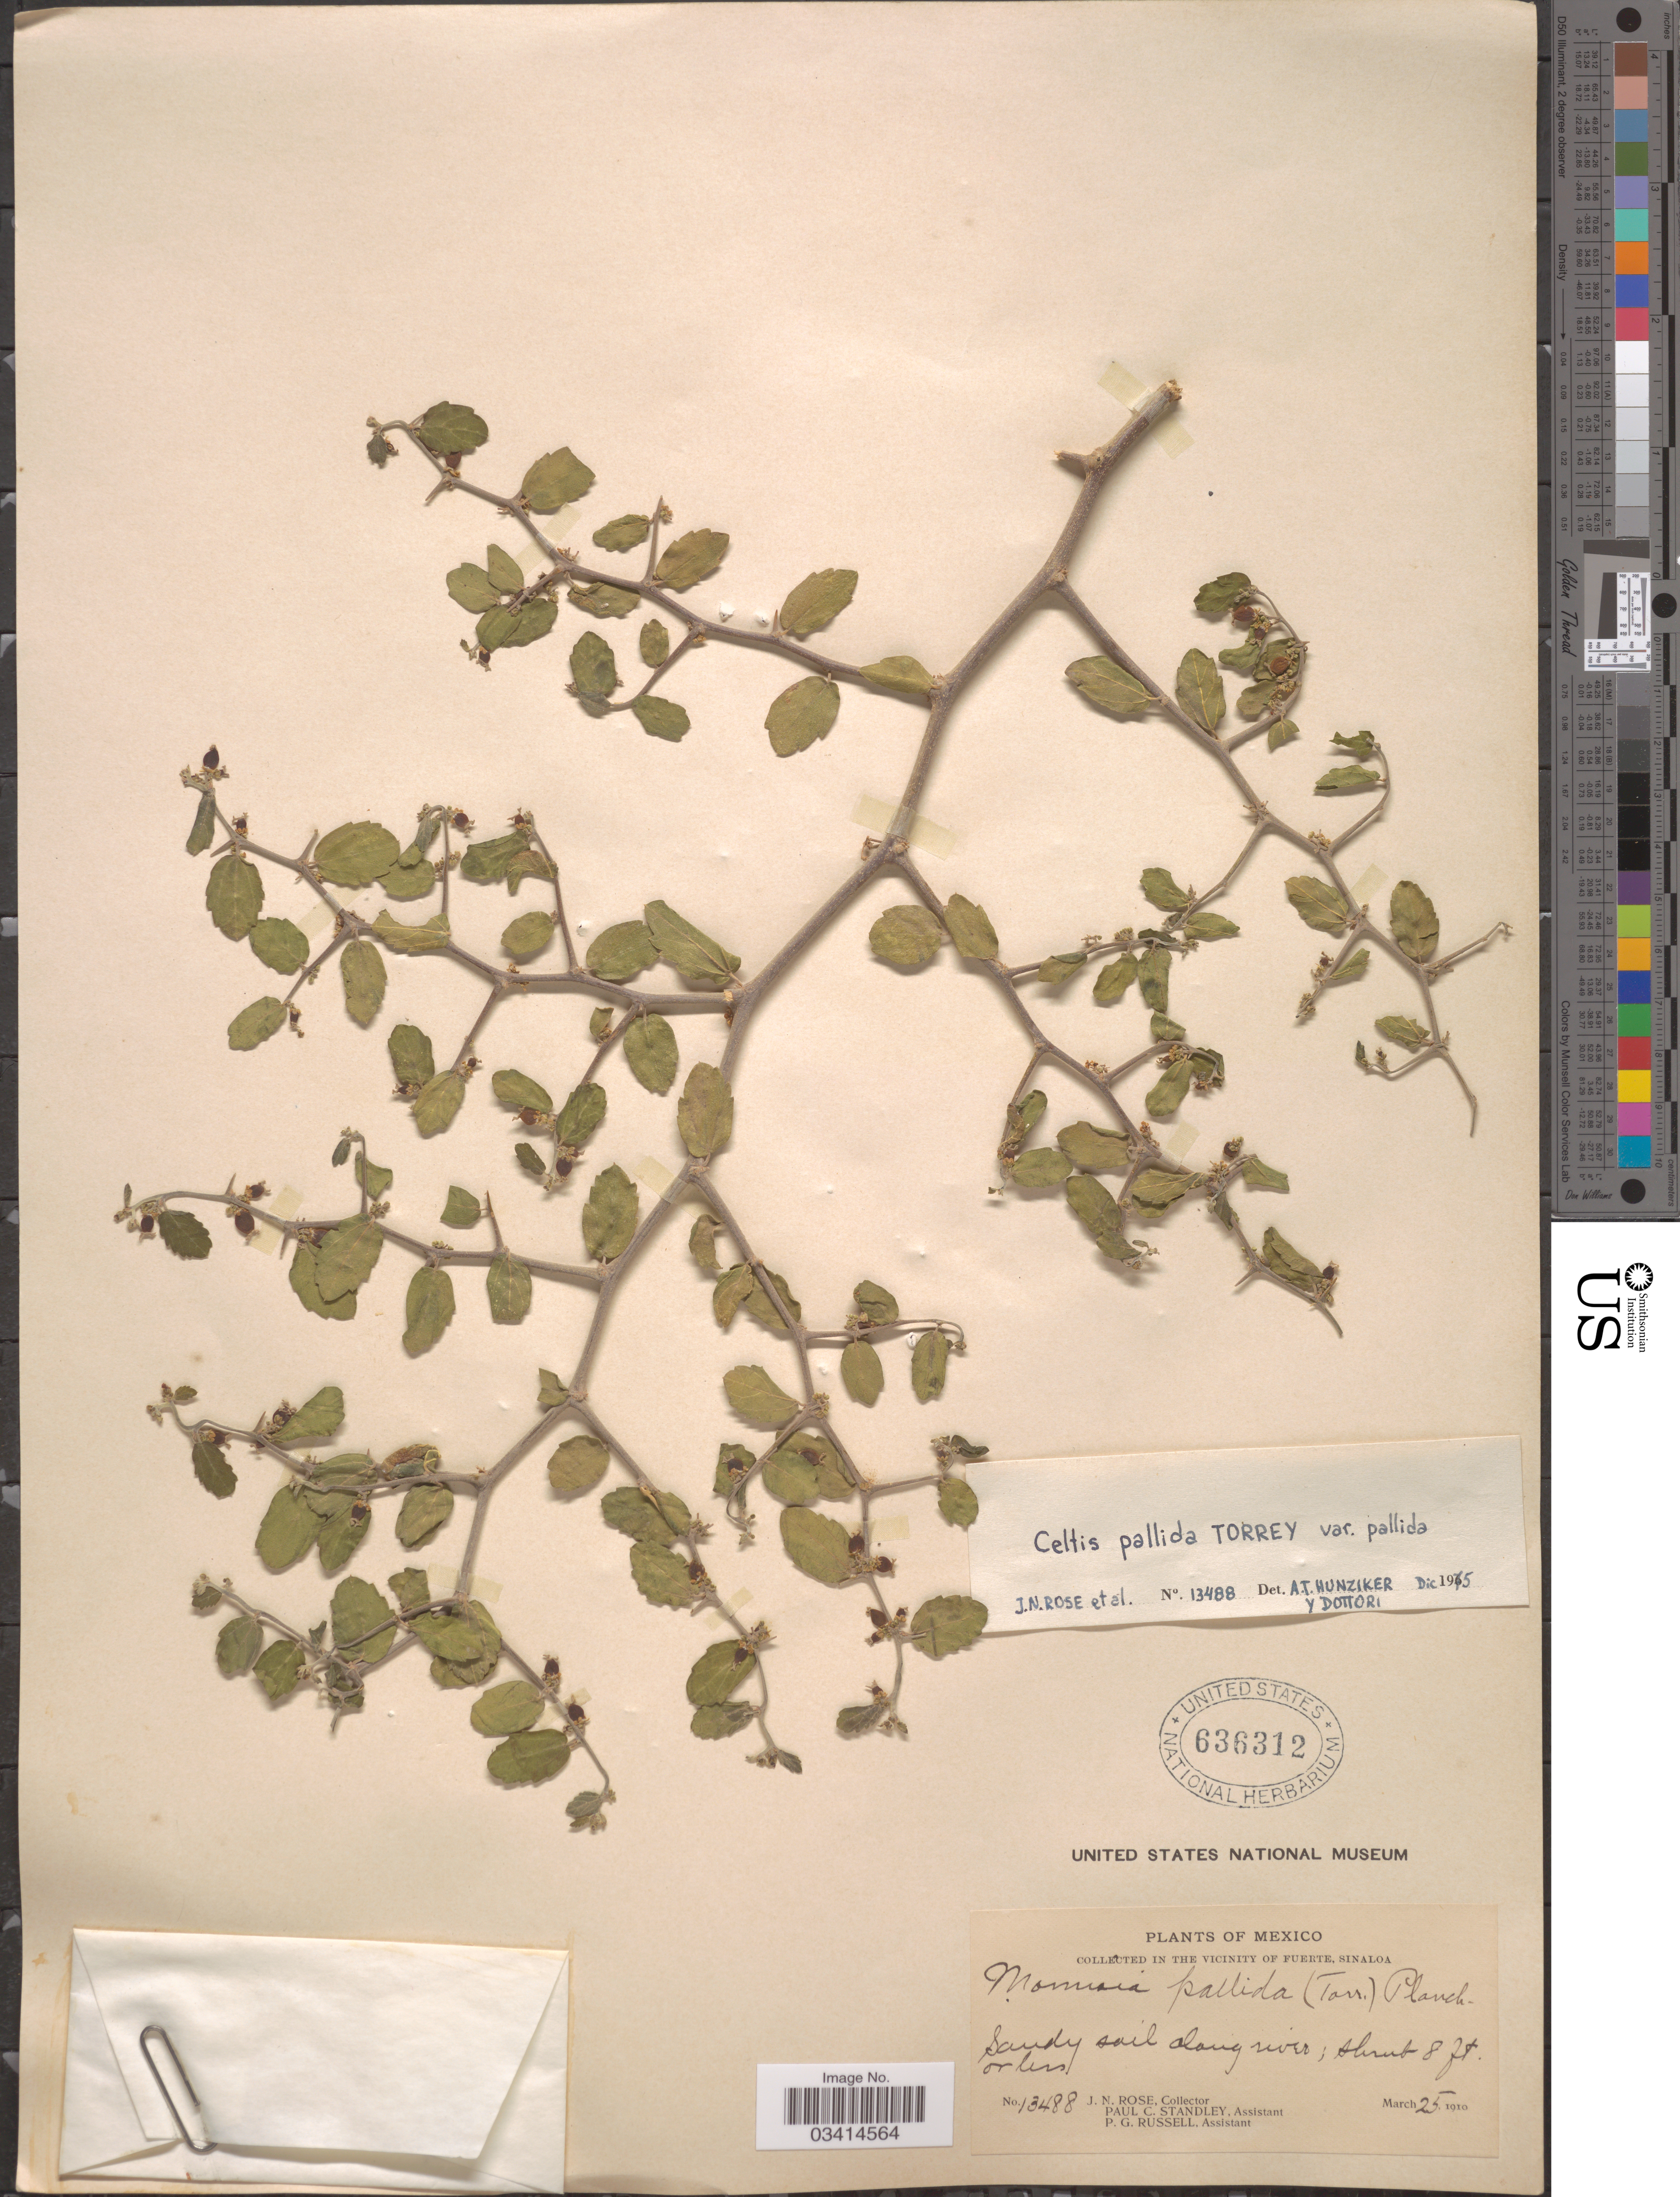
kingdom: Plantae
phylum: Tracheophyta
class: Magnoliopsida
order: Rosales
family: Cannabaceae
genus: Celtis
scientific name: Celtis pallida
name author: Torr. in Emory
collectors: J. N. Rose, P. C. Standley & P. G. Russell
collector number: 13488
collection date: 1910-03-25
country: Mexico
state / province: Sinaloa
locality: In the vicinity of Fuerte. Sandy soil along river.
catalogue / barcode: US 636312